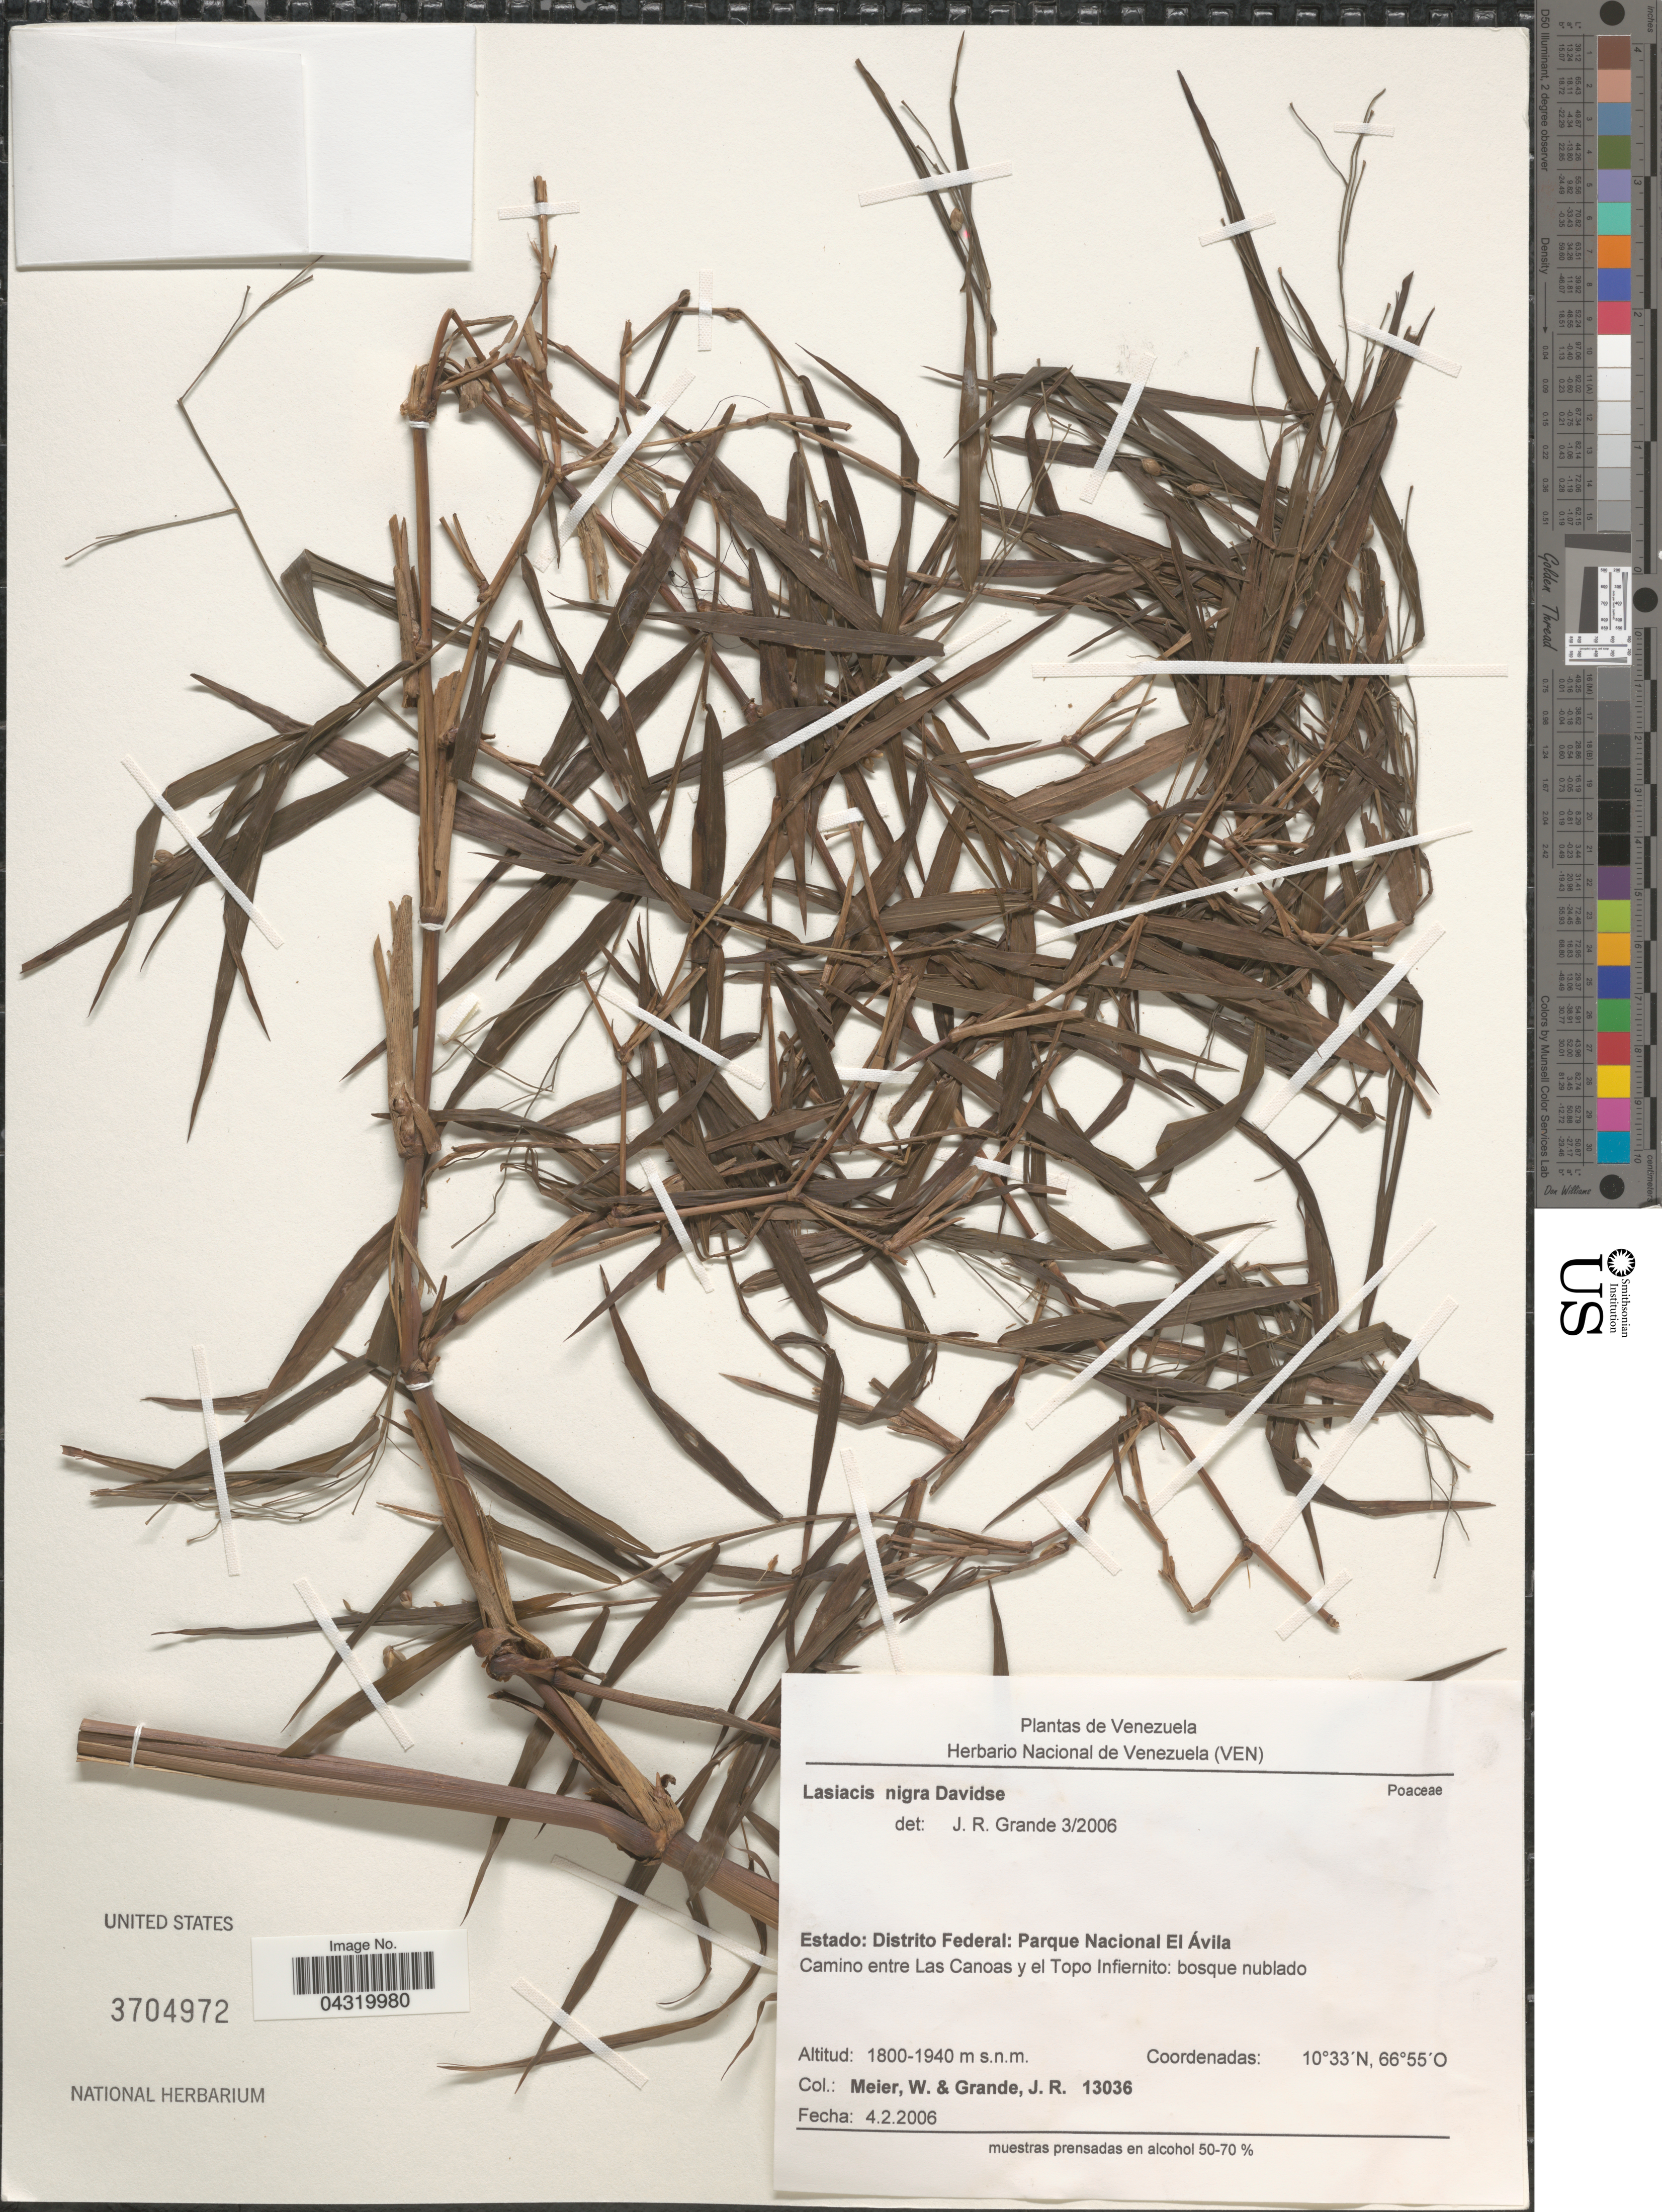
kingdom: Plantae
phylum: Tracheophyta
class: Liliopsida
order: Poales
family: Poaceae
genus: Lasiacis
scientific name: Lasiacis nigra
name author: Davidse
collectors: W. Meier & J. Grande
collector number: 13036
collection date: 2006-02-04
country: Venezuela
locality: Estado: Distrito Federal: Parque Nacional El Ávila. Camino entre Las Canoas y el Topo Infiernito.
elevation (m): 1800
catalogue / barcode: US 3704972